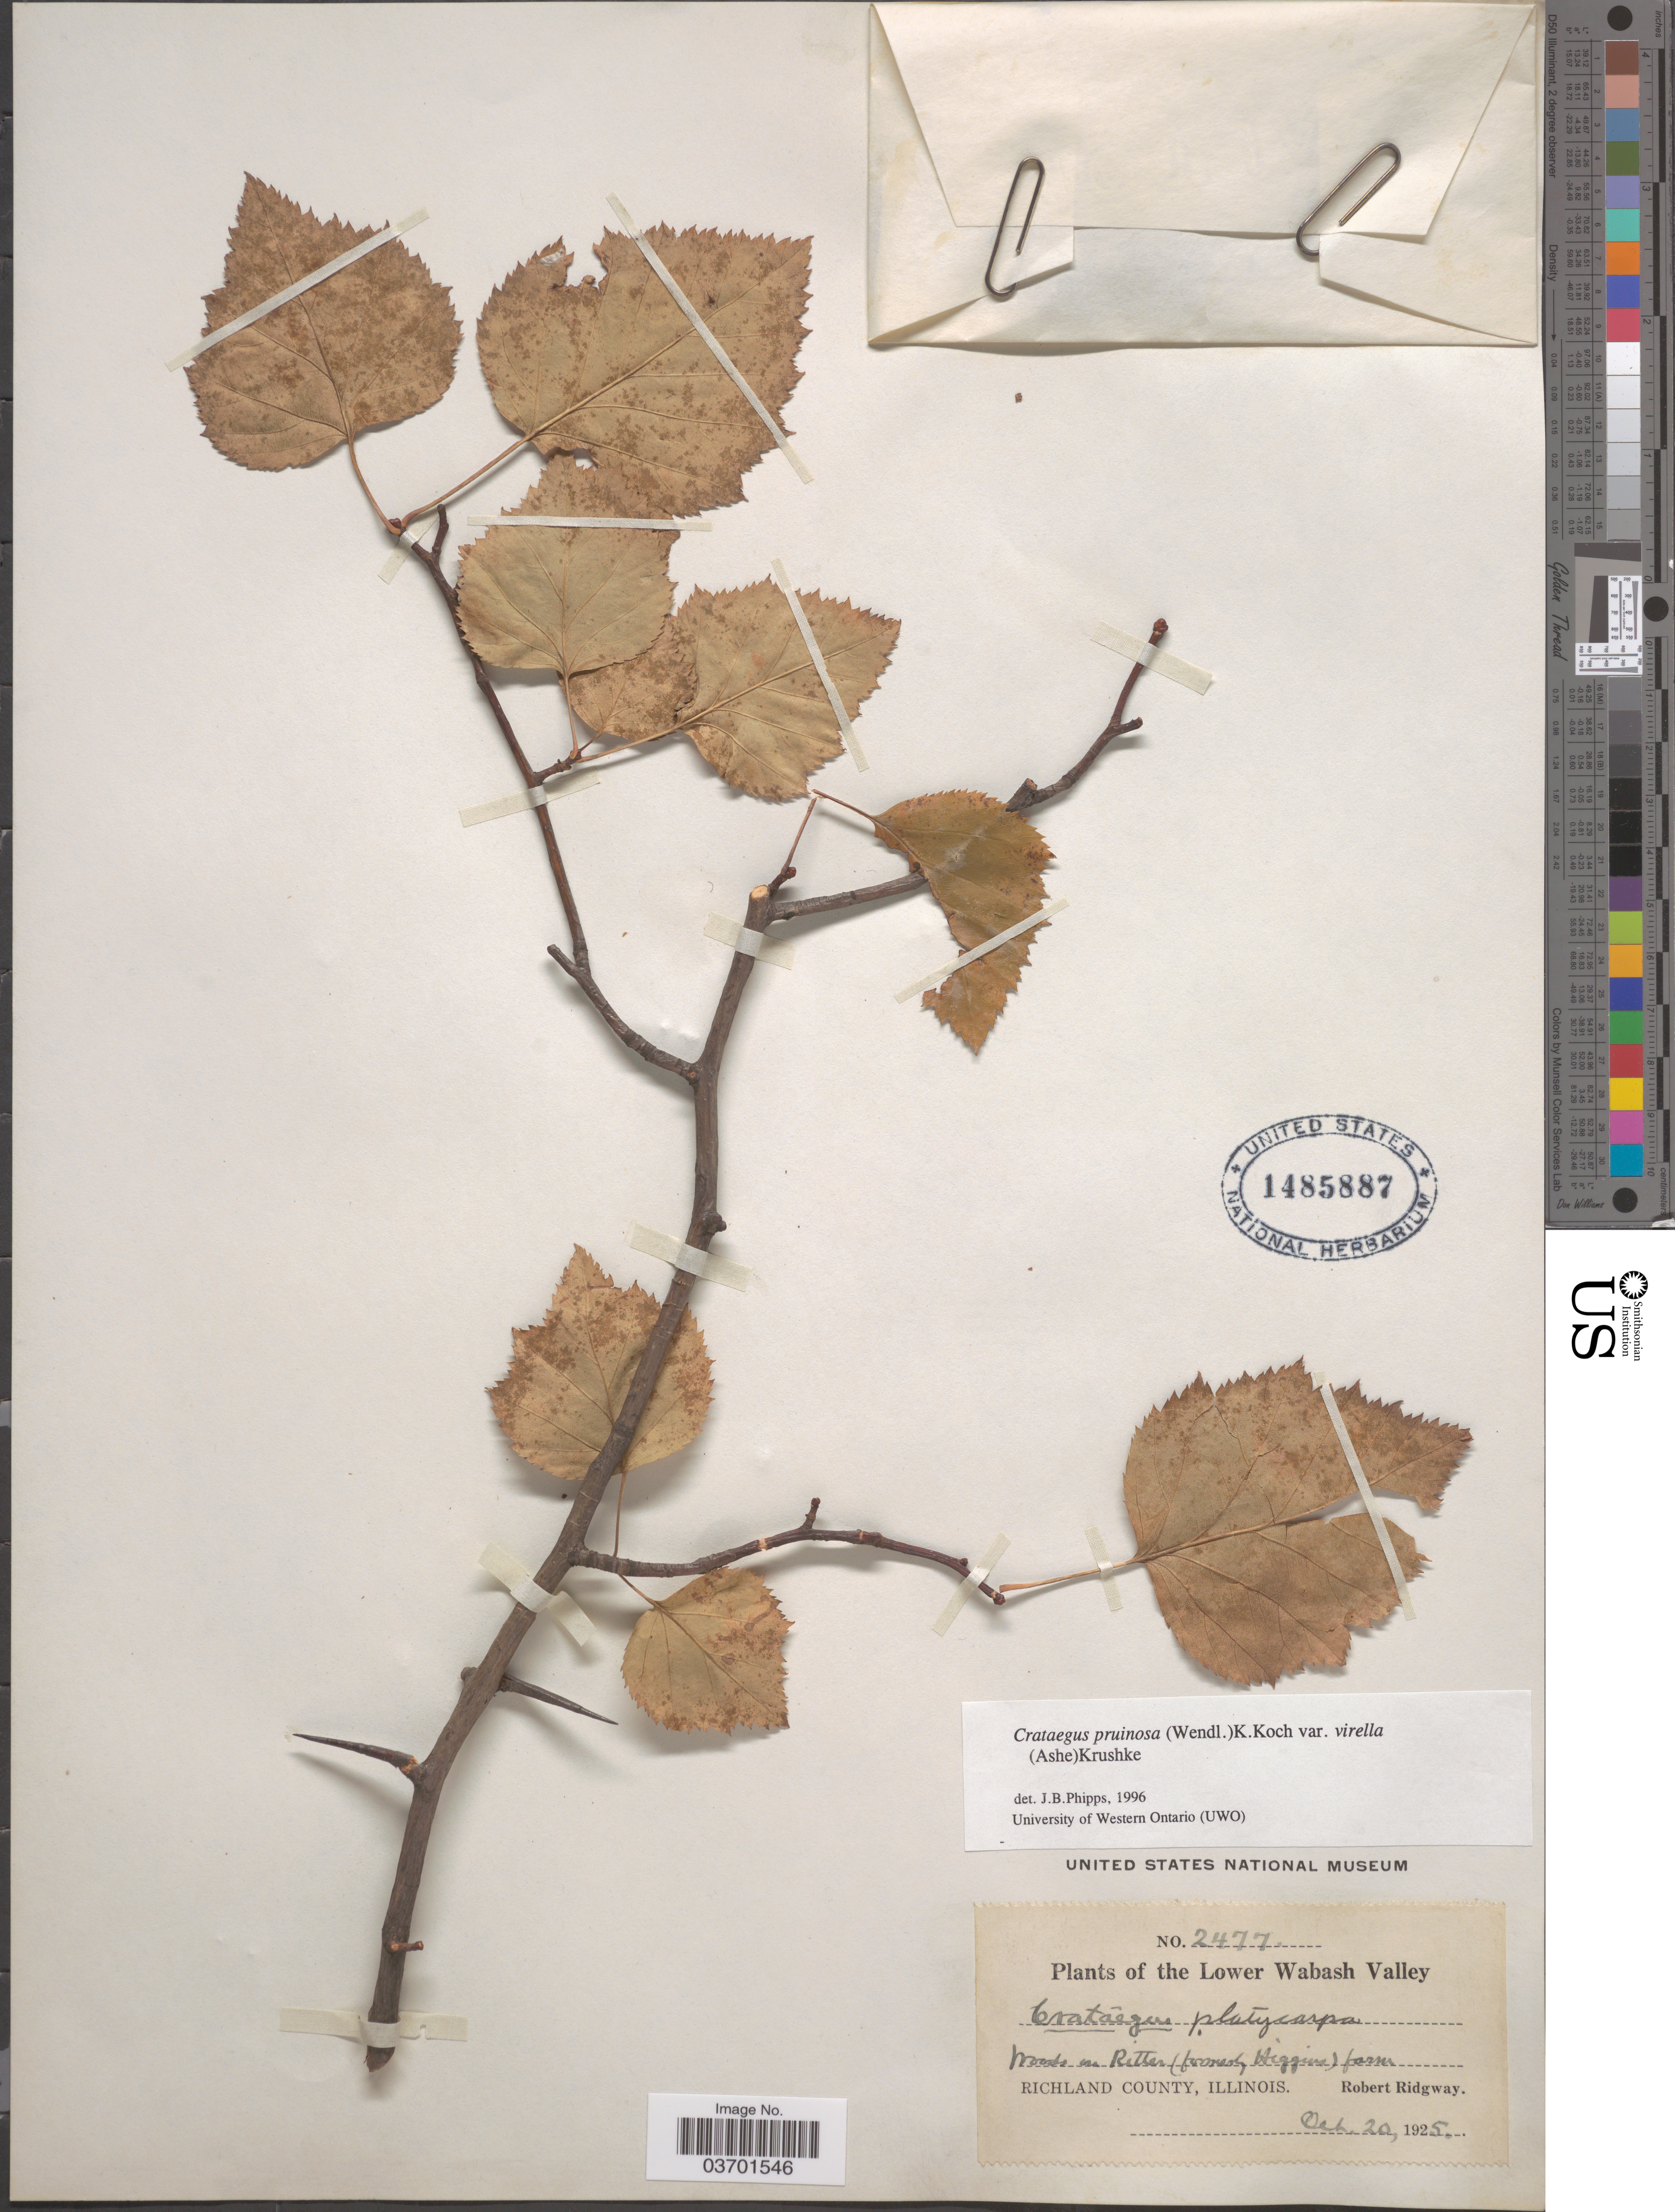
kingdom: Plantae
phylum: Tracheophyta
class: Magnoliopsida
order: Rosales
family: Rosaceae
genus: Crataegus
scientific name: Crataegus pruinosa var. virella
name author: (Ashe) Kruschke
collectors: R. Ridgway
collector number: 2477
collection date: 1925-10-20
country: United States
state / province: Illinois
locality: The Lower Wabash Valley. Woods on Ritter (formerly Higgins) farm. Richland County.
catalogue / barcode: US 1485887